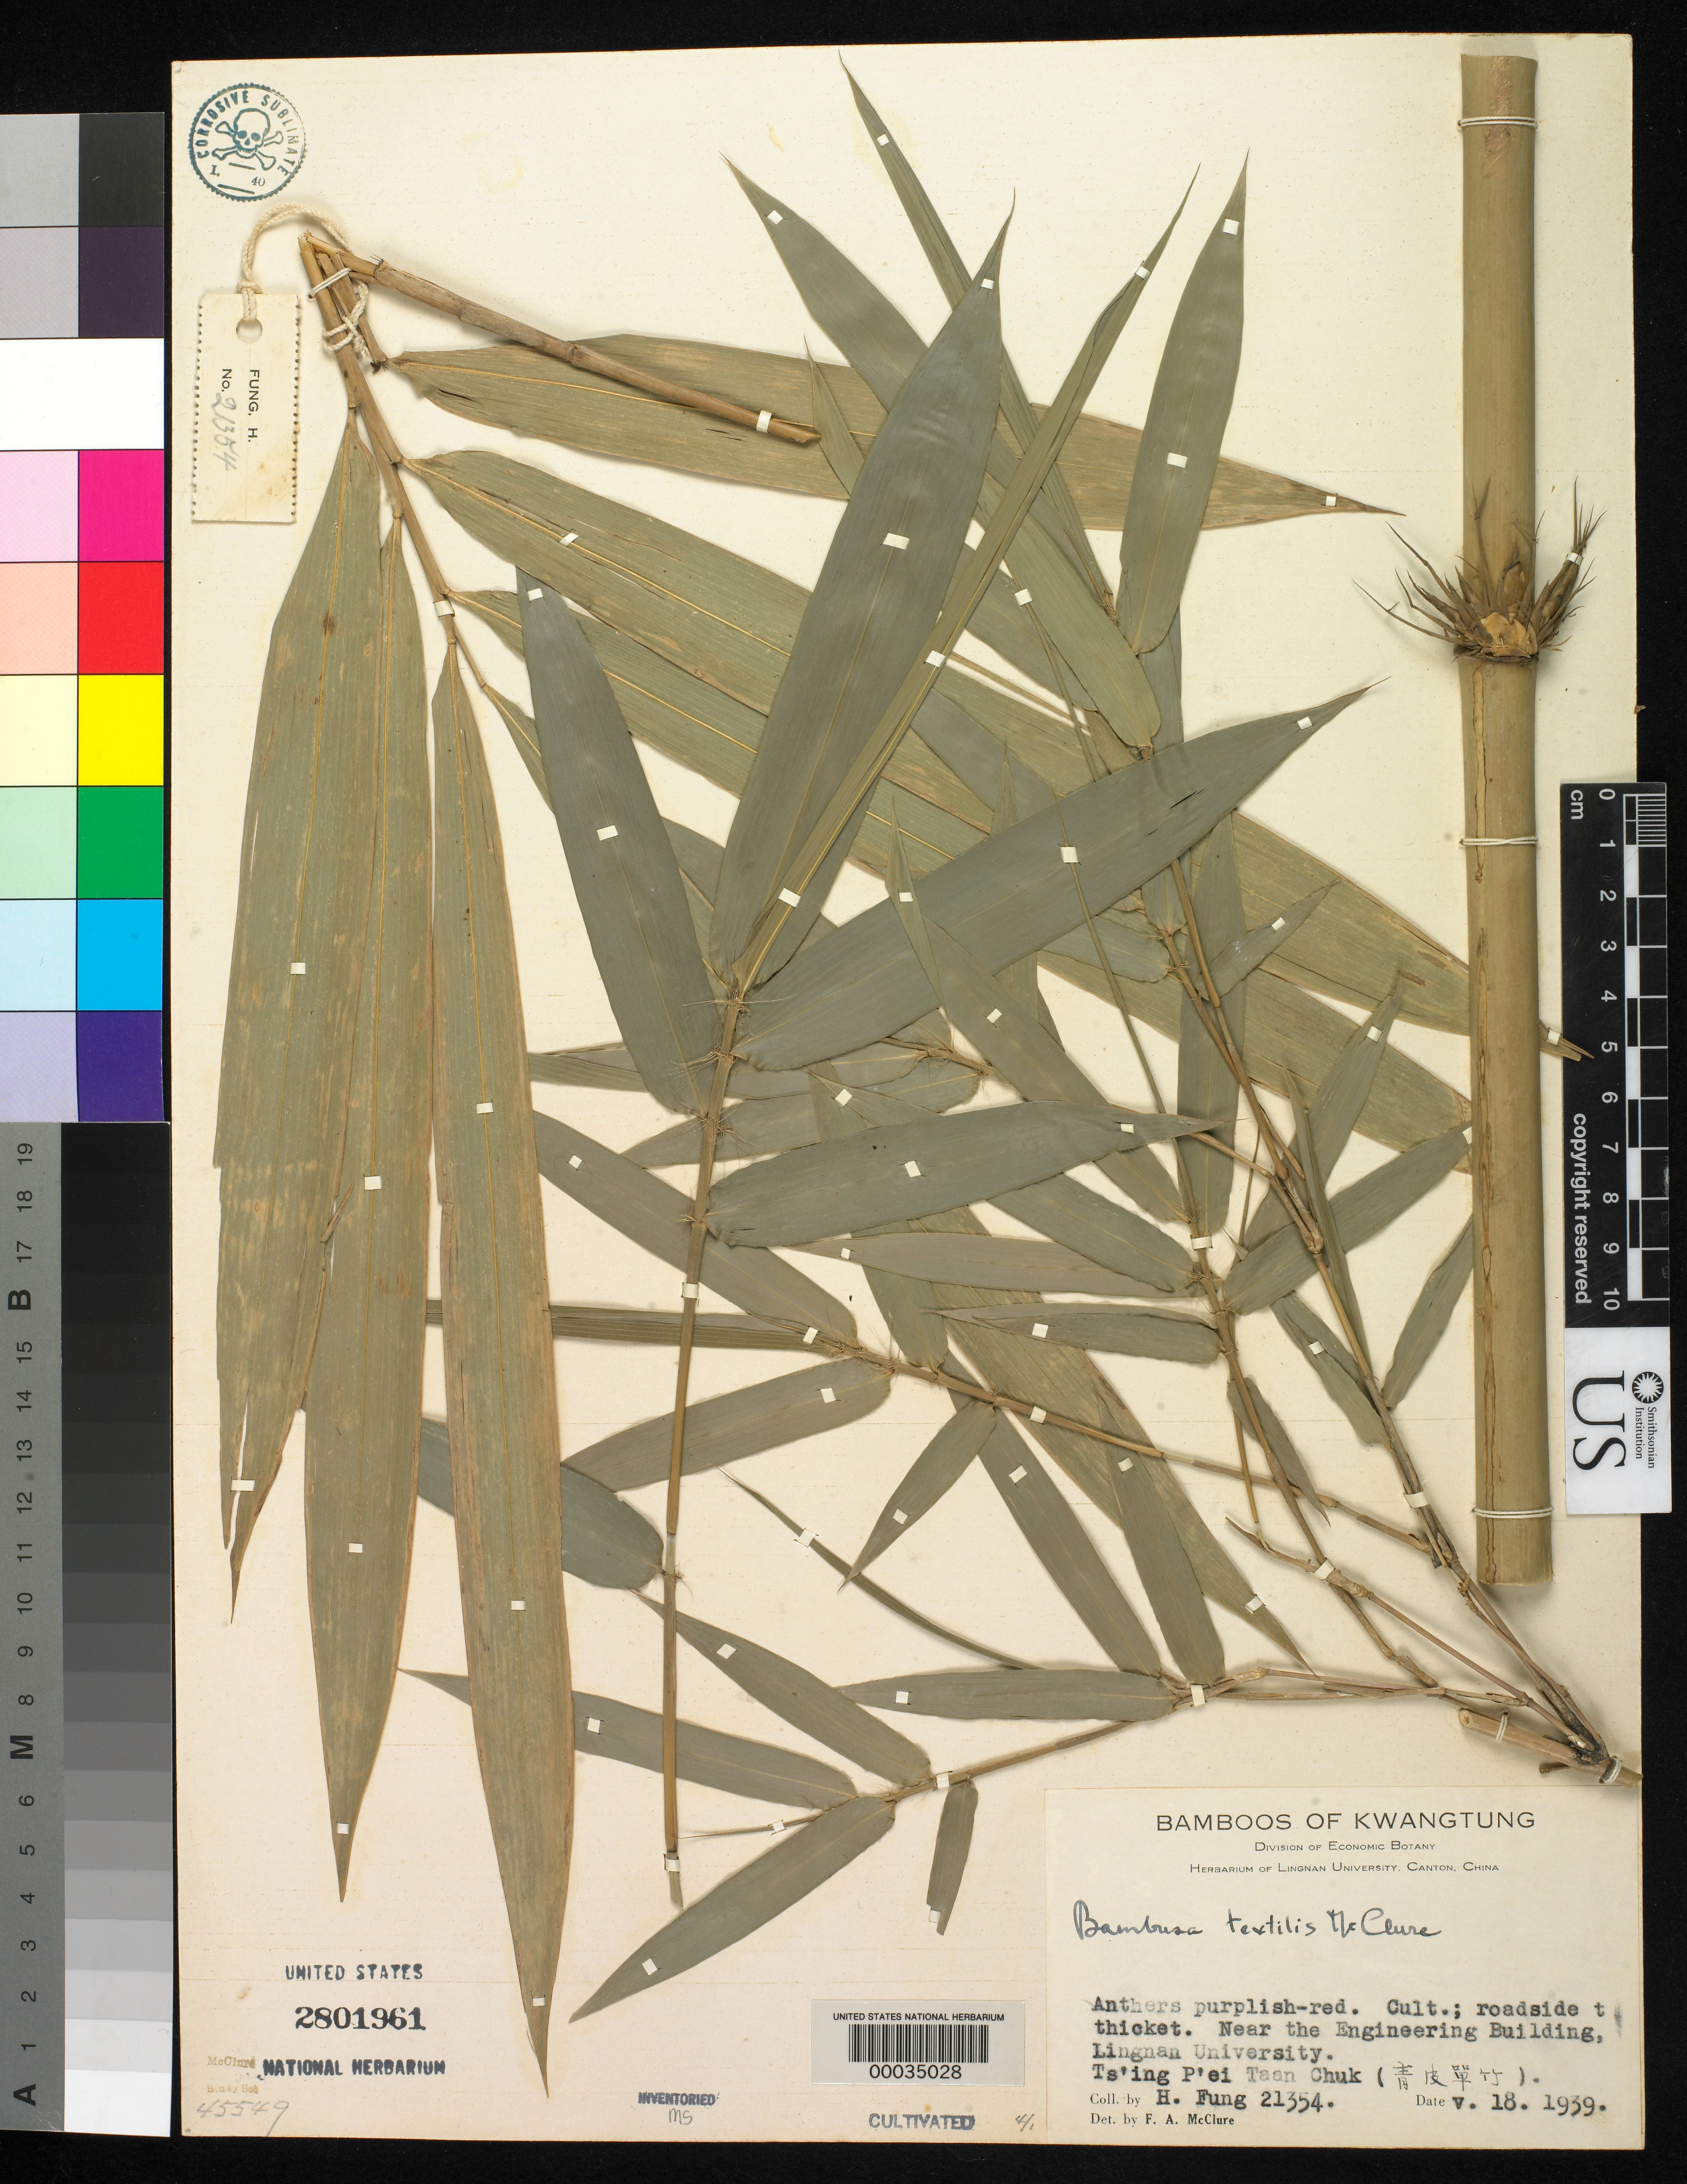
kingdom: Plantae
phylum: Tracheophyta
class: Liliopsida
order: Poales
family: Poaceae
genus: Bambusa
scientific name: Bambusa textilis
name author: McClure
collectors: H. L. Fung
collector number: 21354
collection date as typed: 18 May 1939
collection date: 1939-05-18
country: China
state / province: Guangdong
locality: Lingnan university campus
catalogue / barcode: US 2801961